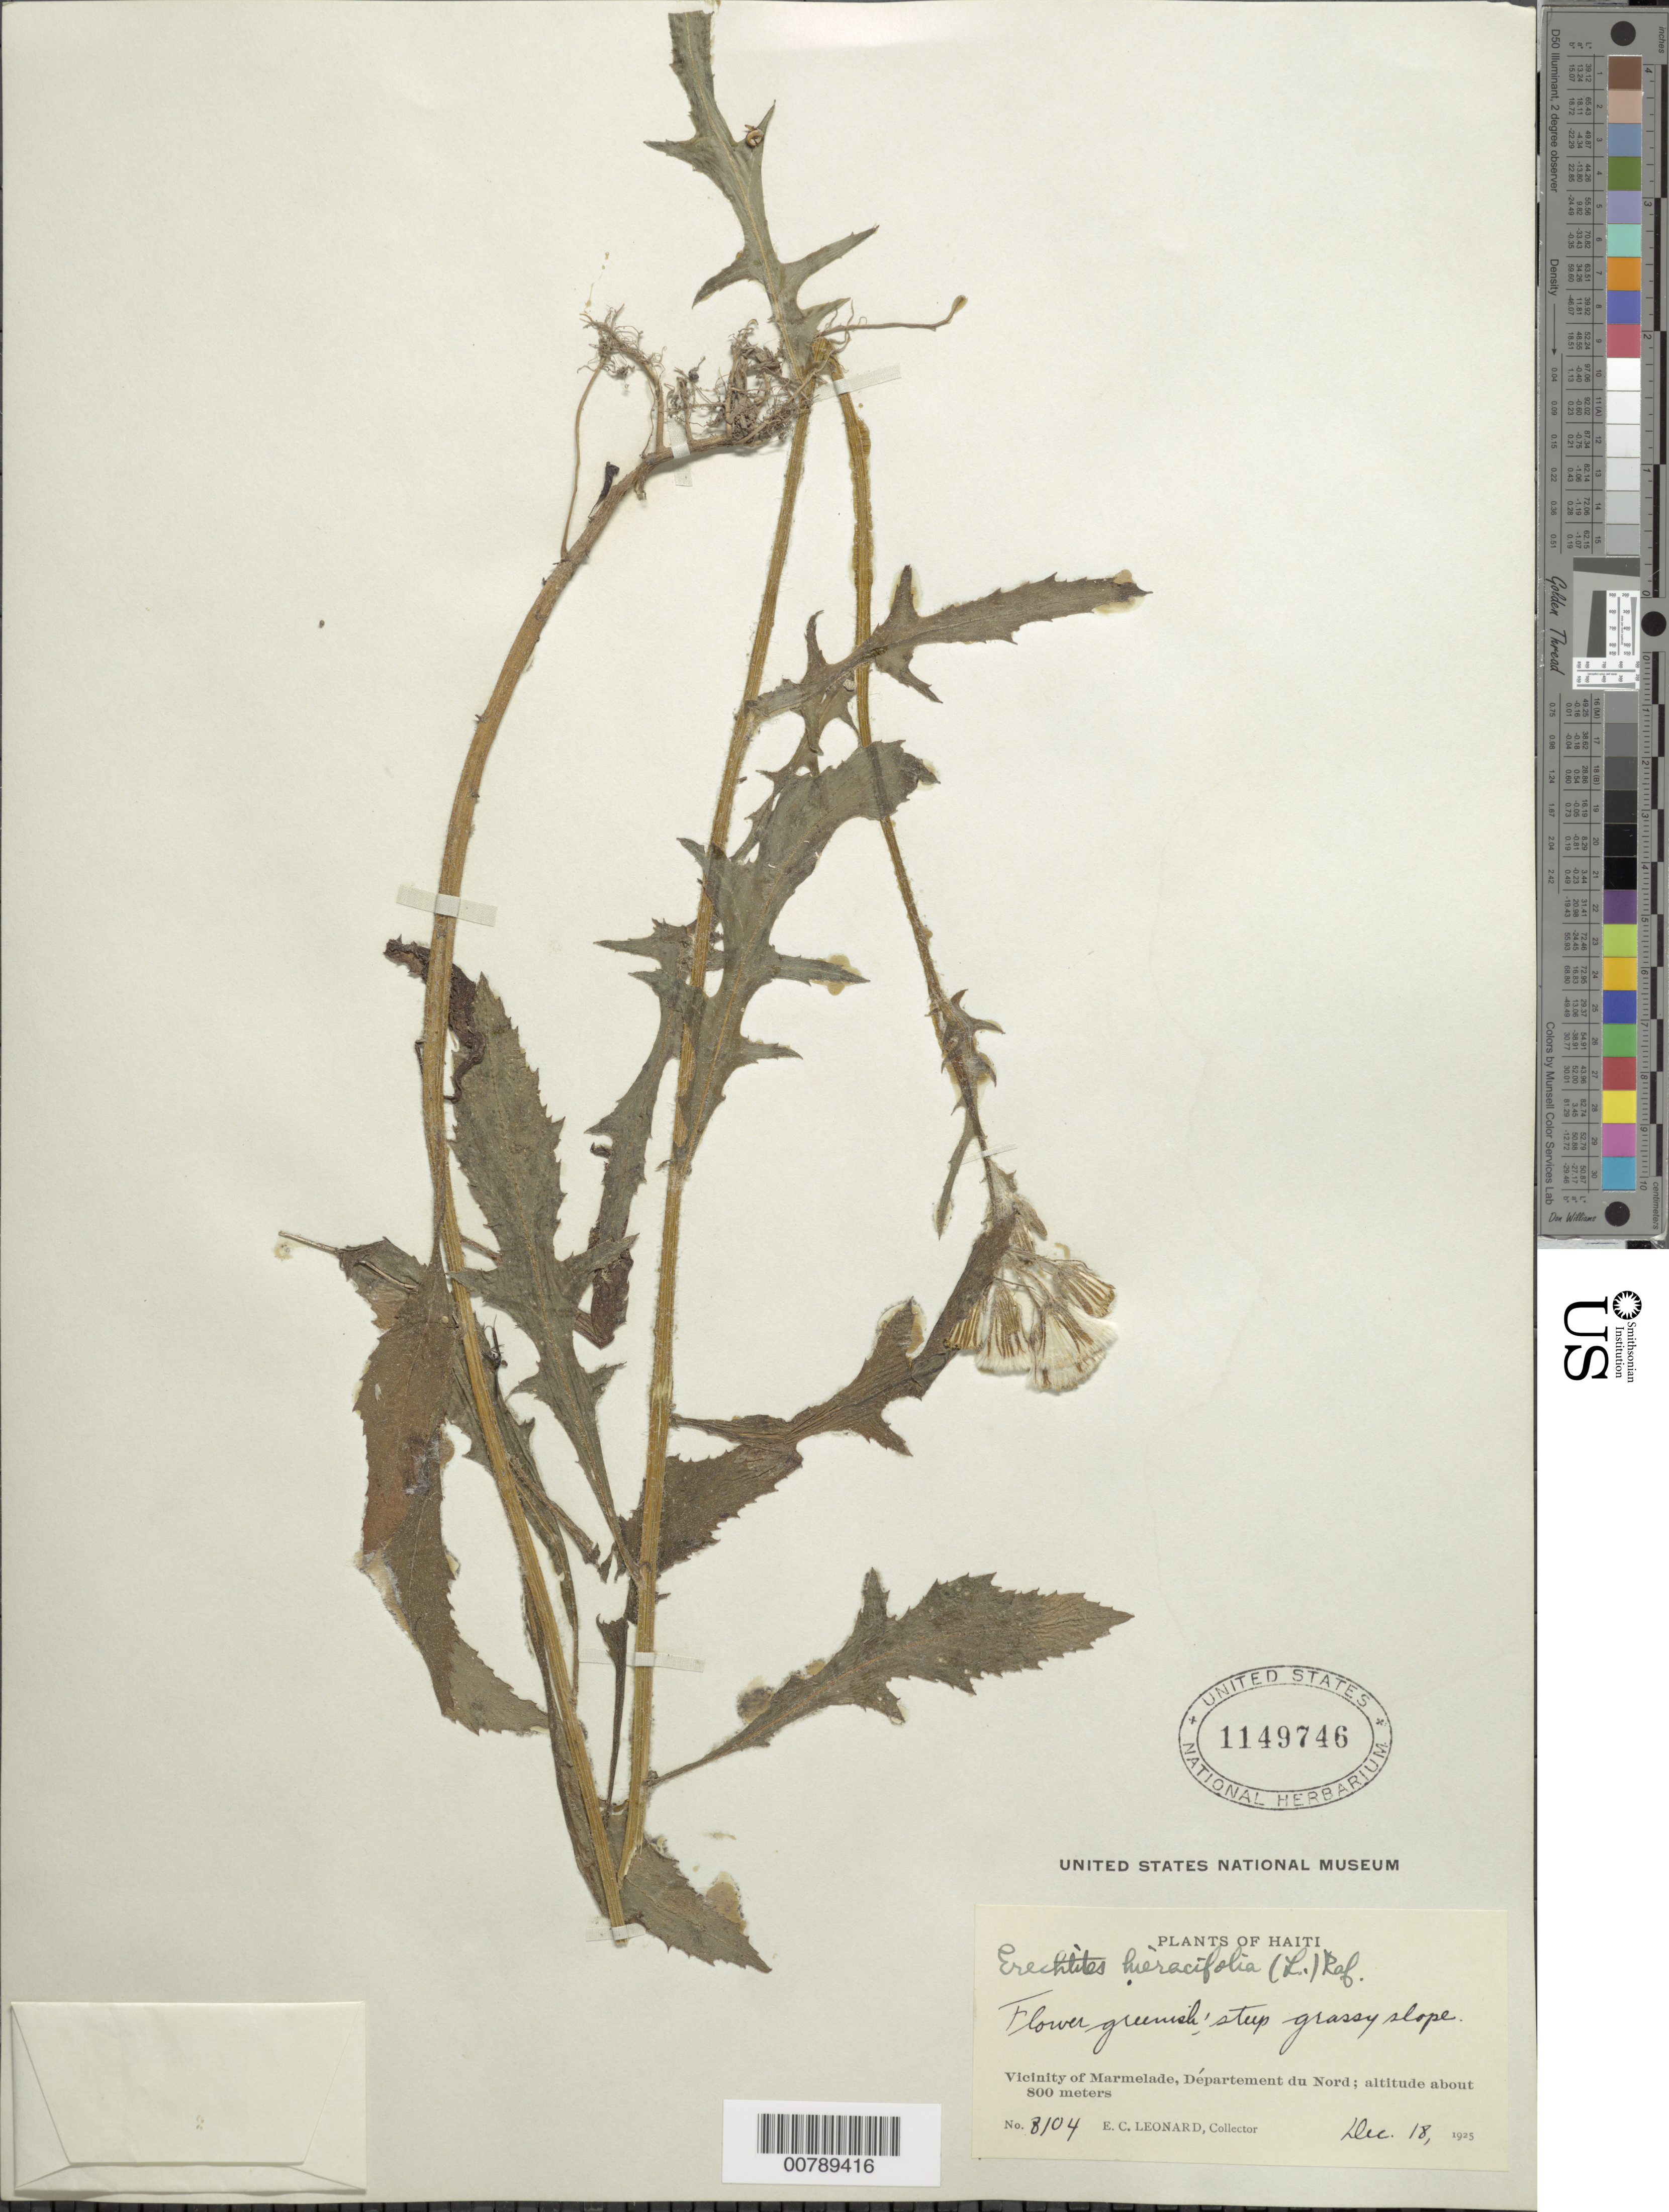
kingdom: Plantae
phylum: Tracheophyta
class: Magnoliopsida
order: Asterales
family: Asteraceae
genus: Erechtites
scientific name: Erechtites hieraciifolius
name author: (L.) Raf. ex DC.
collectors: E. C. Leonard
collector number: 8104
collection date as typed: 18 Dec 1925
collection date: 1925-12-18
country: Haiti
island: Hispaniola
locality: Steep grassy slope. Vicinity of Marmelade, Département du Nord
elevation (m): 800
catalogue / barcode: US 1149746